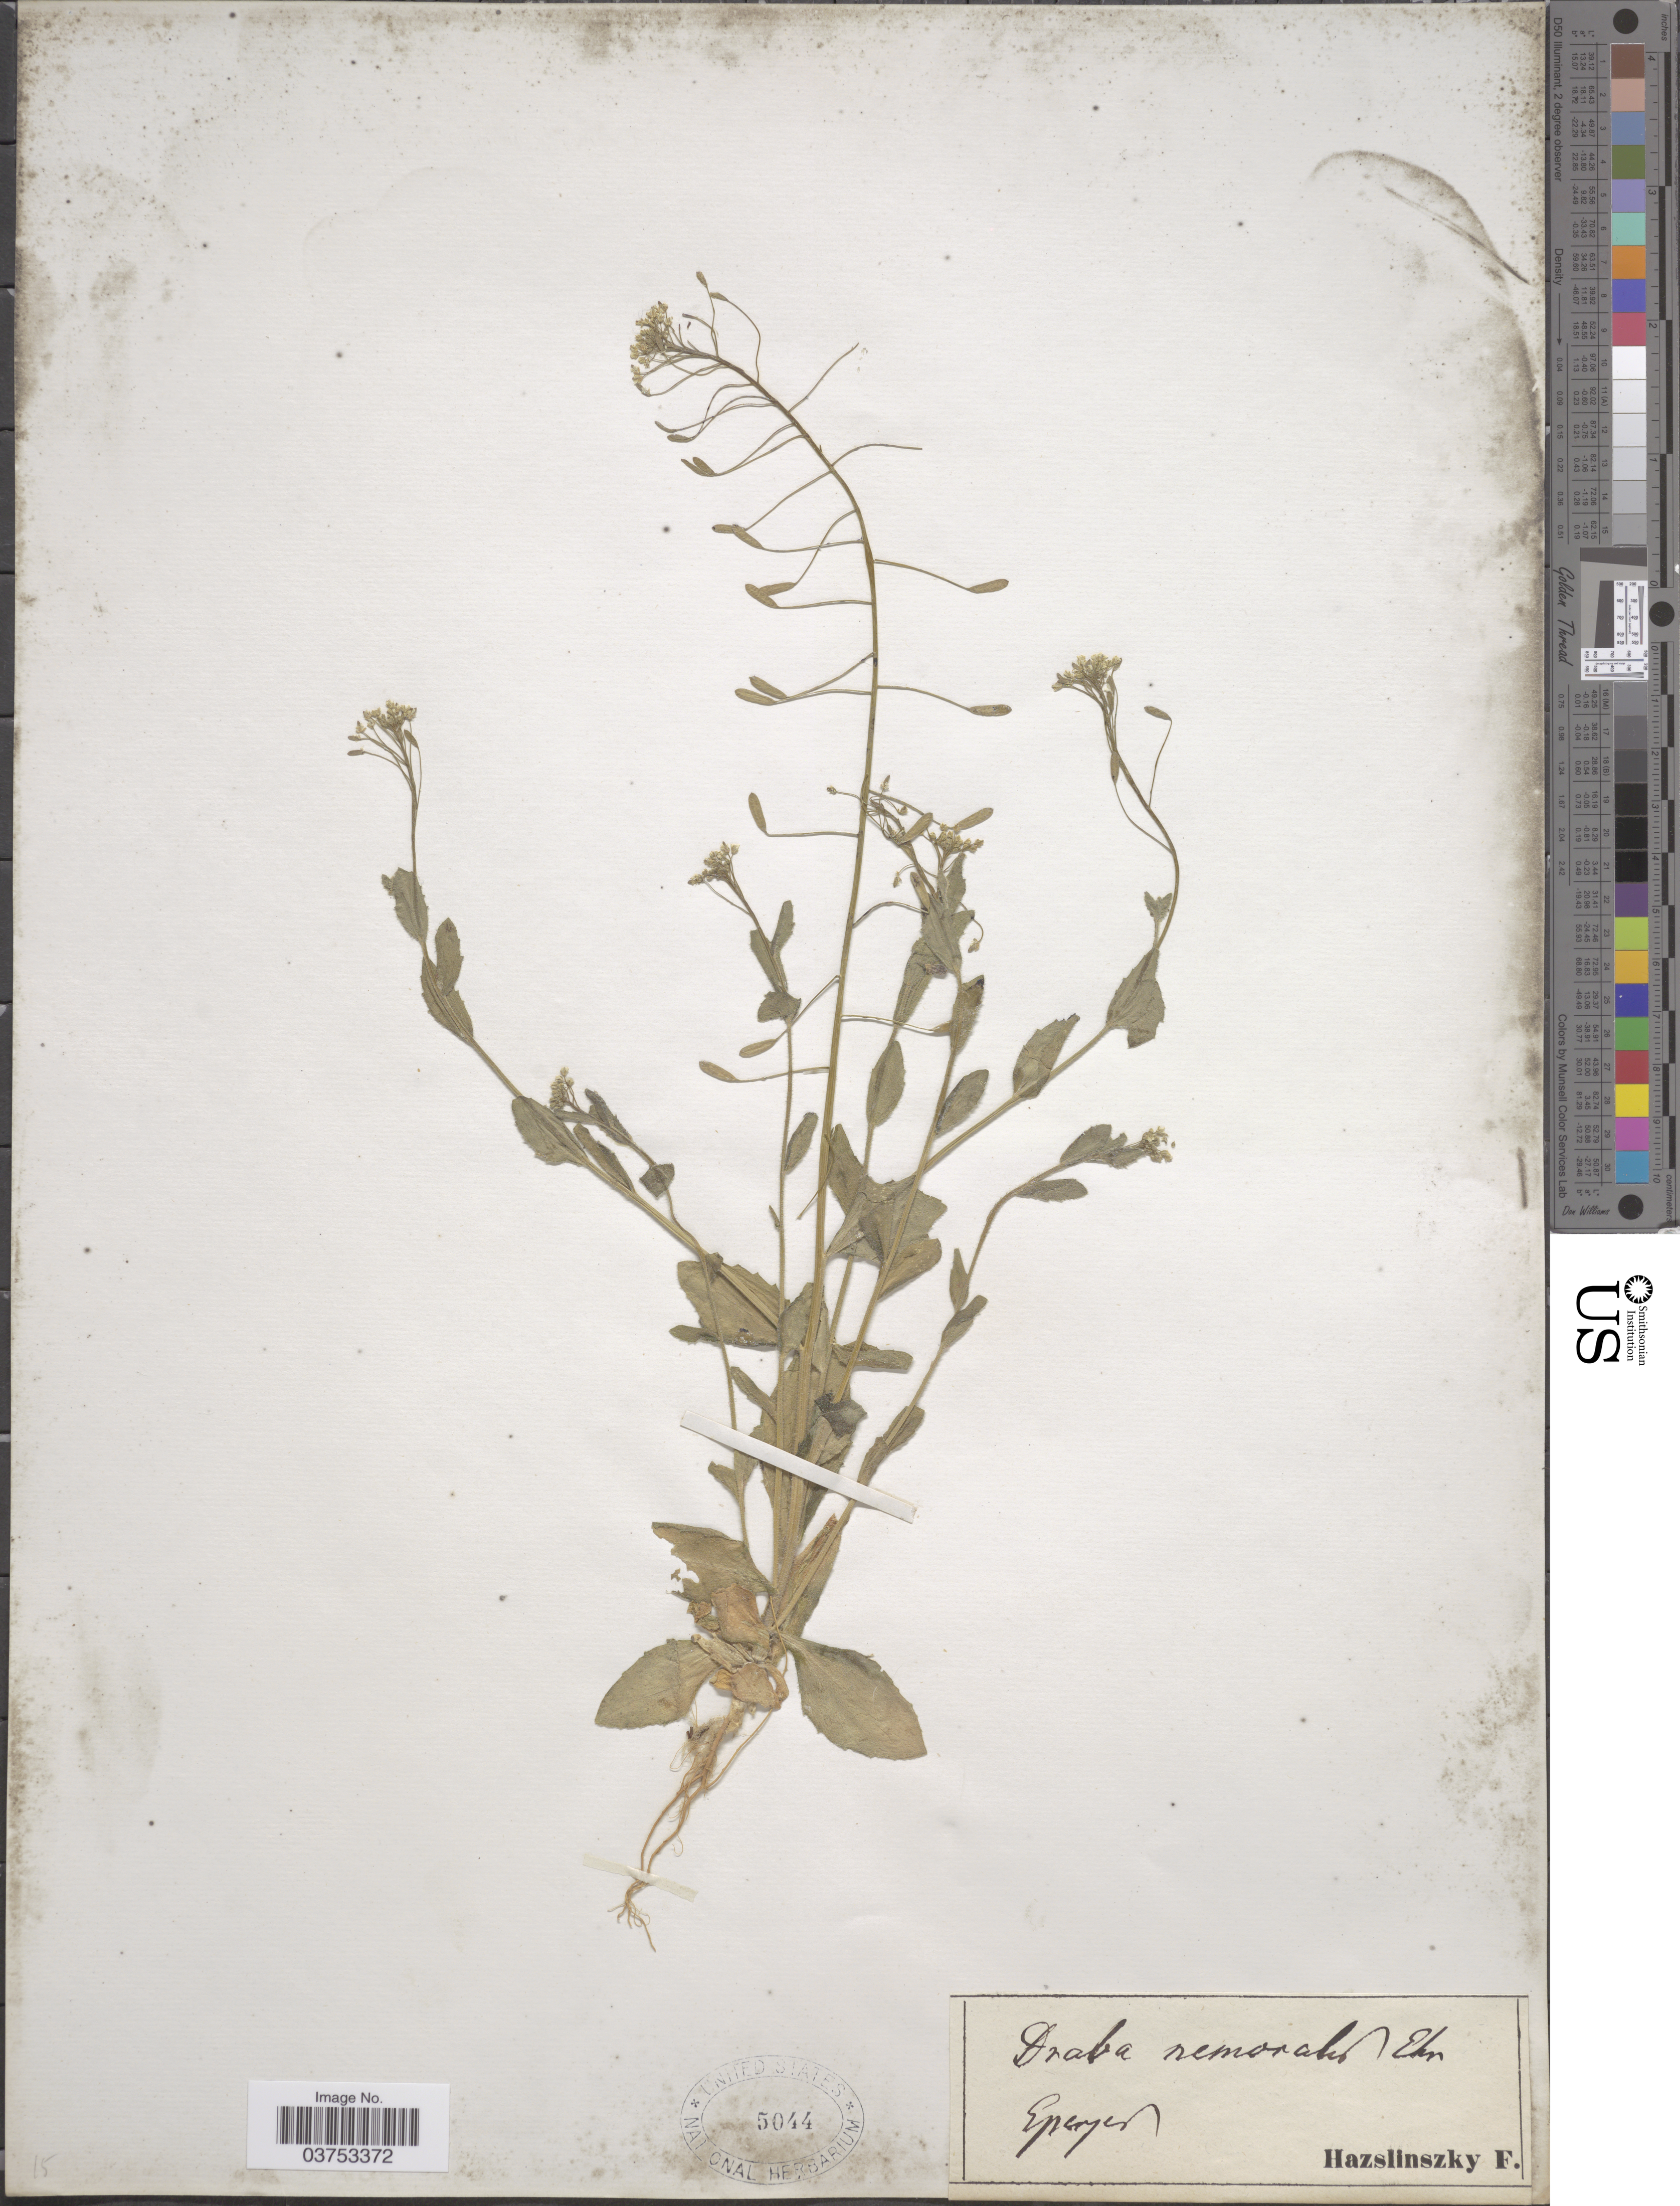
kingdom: Plantae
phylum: Tracheophyta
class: Magnoliopsida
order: Brassicales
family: Brassicaceae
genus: Draba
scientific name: Draba nemorosa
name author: L.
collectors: F. Hazslinszky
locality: Eperges. [interpreted]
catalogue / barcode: US 5044